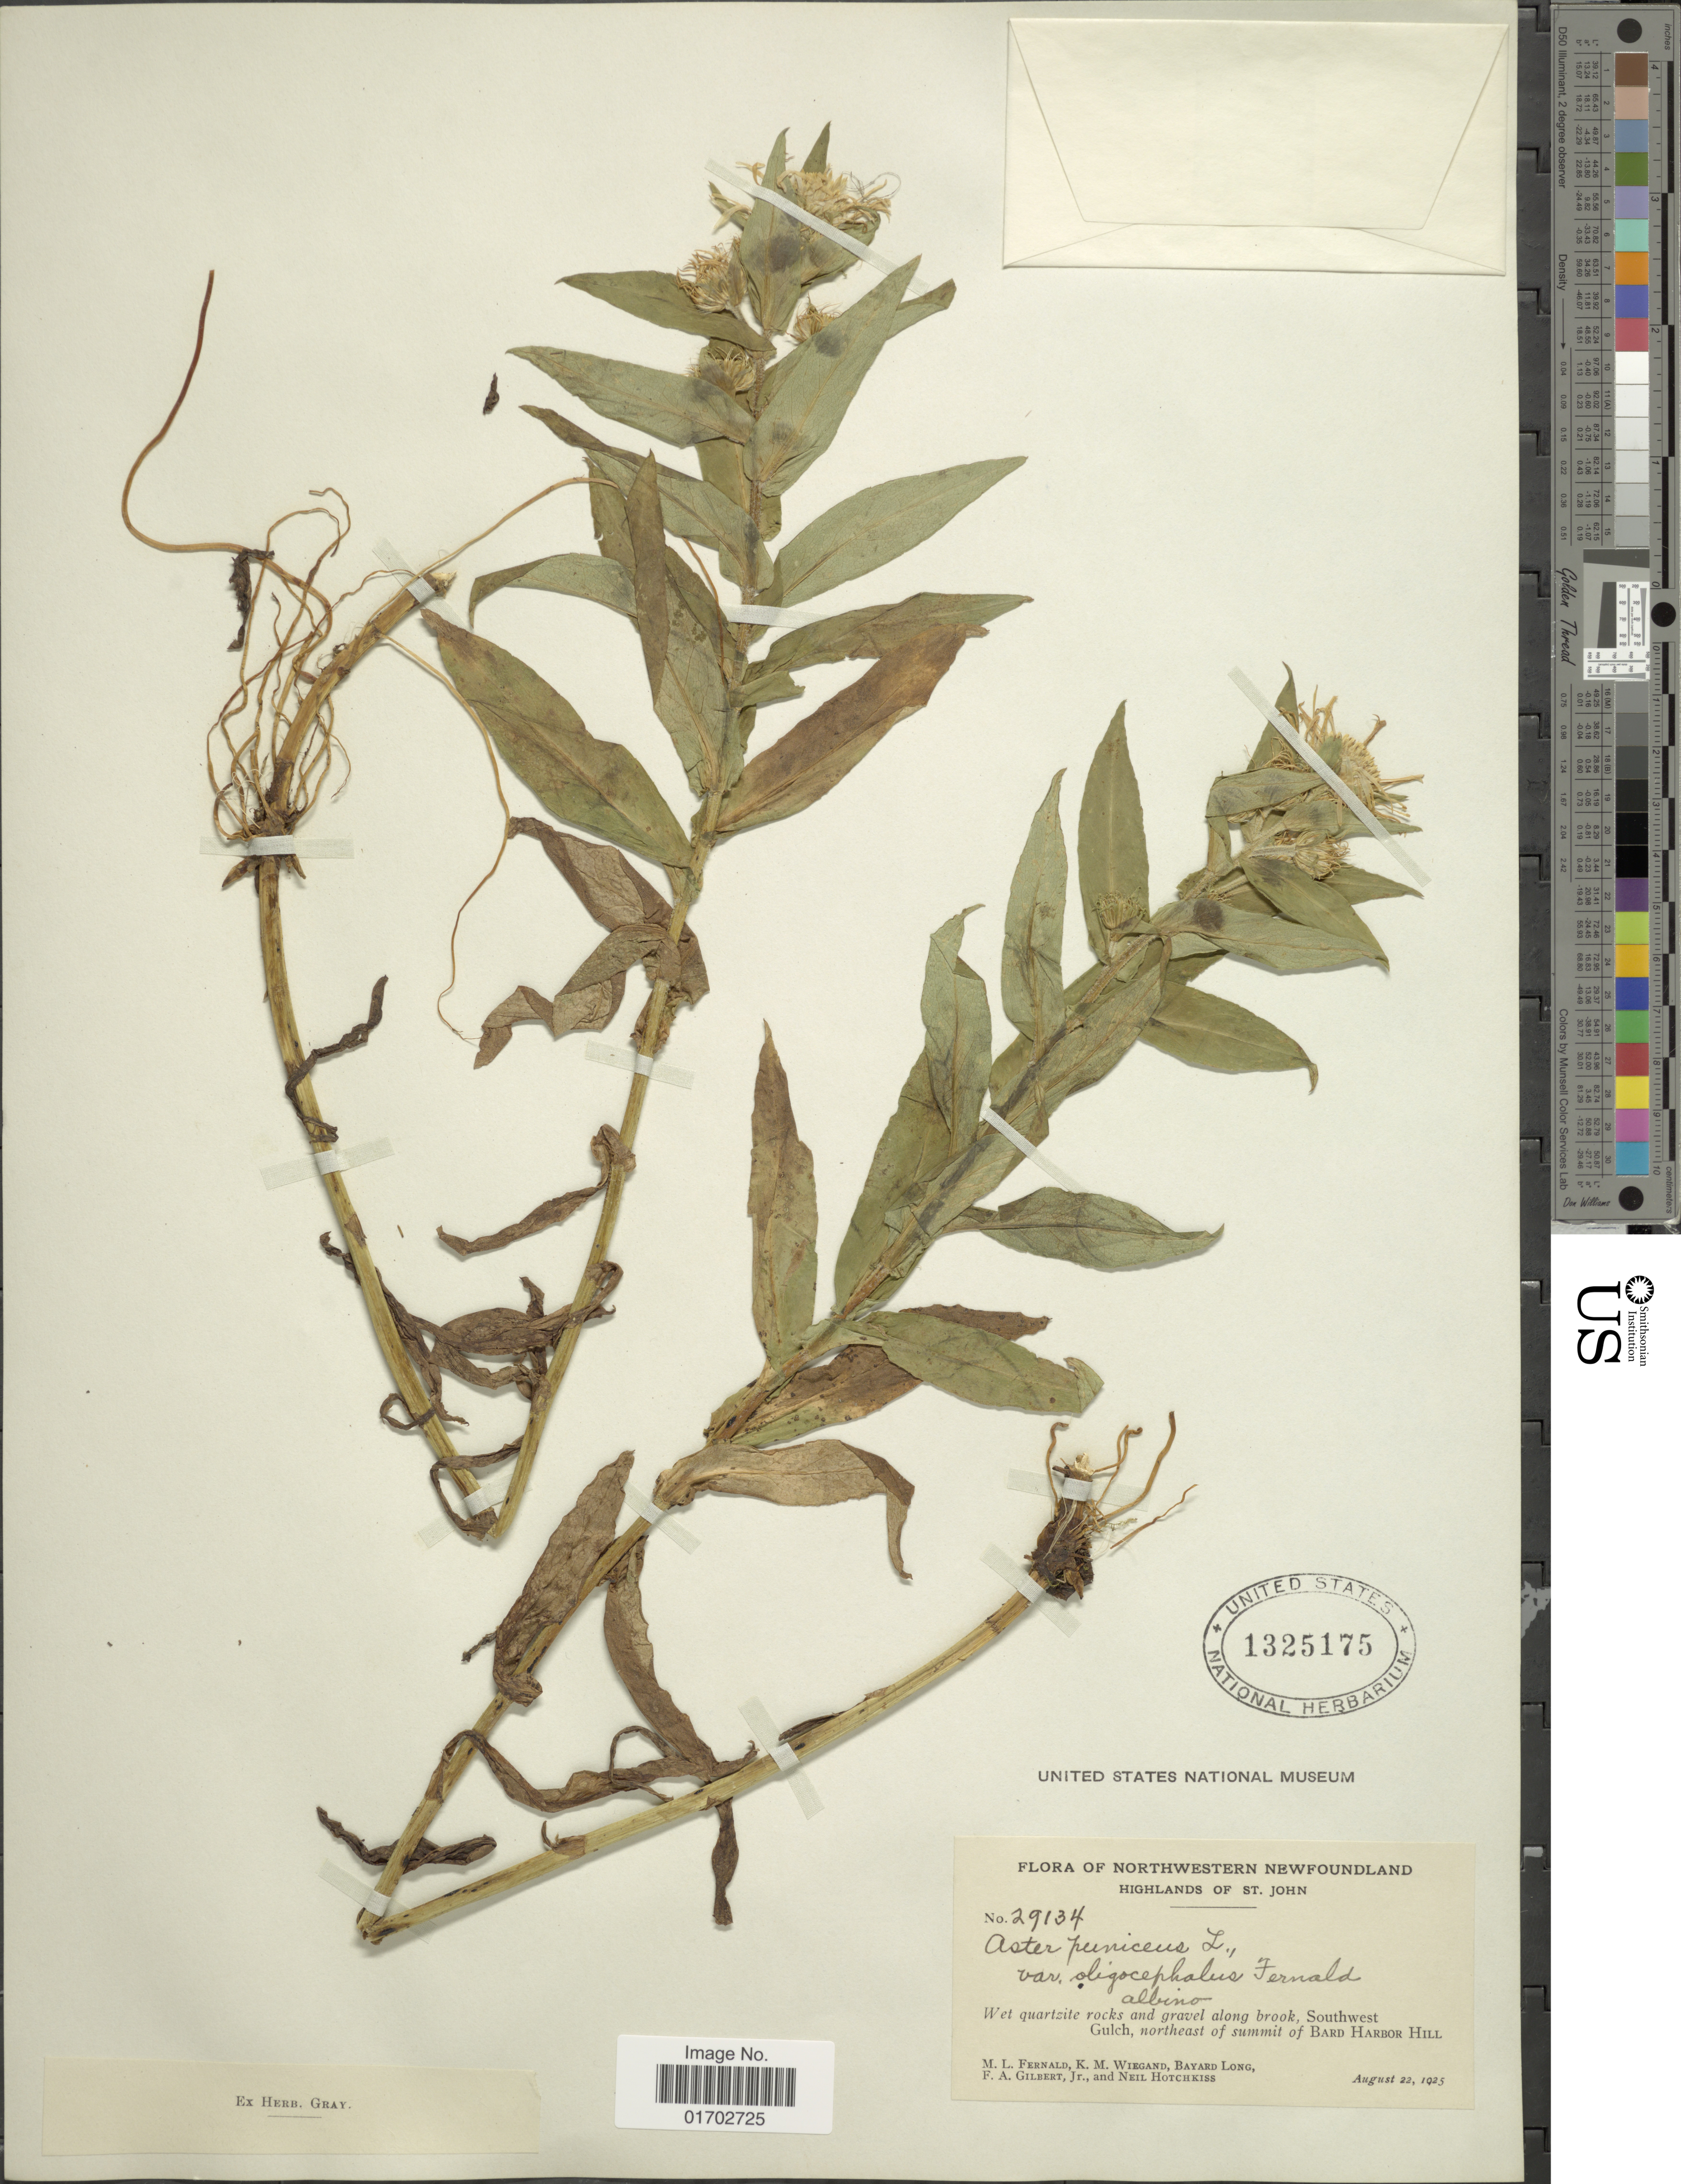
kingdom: Plantae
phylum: Tracheophyta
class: Magnoliopsida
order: Asterales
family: Asteraceae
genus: Symphyotrichum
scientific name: Symphyotrichum puniceum var. puniceum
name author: (L.) Á. Löve & D. Löve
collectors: M. L. Fernald, K. M. Wiegand, B. Long, F. A. Gilbert & N. Hotchkiss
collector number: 29134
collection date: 1925-08-22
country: Canada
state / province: Newfoundland and Labrador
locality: Northwestern Newfoundland, Highlands of St. John, Wet quartzite rocks and gravel along brook, Southwest Gulch, northeast of summit of Bard Harbor Hill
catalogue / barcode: US 1325175